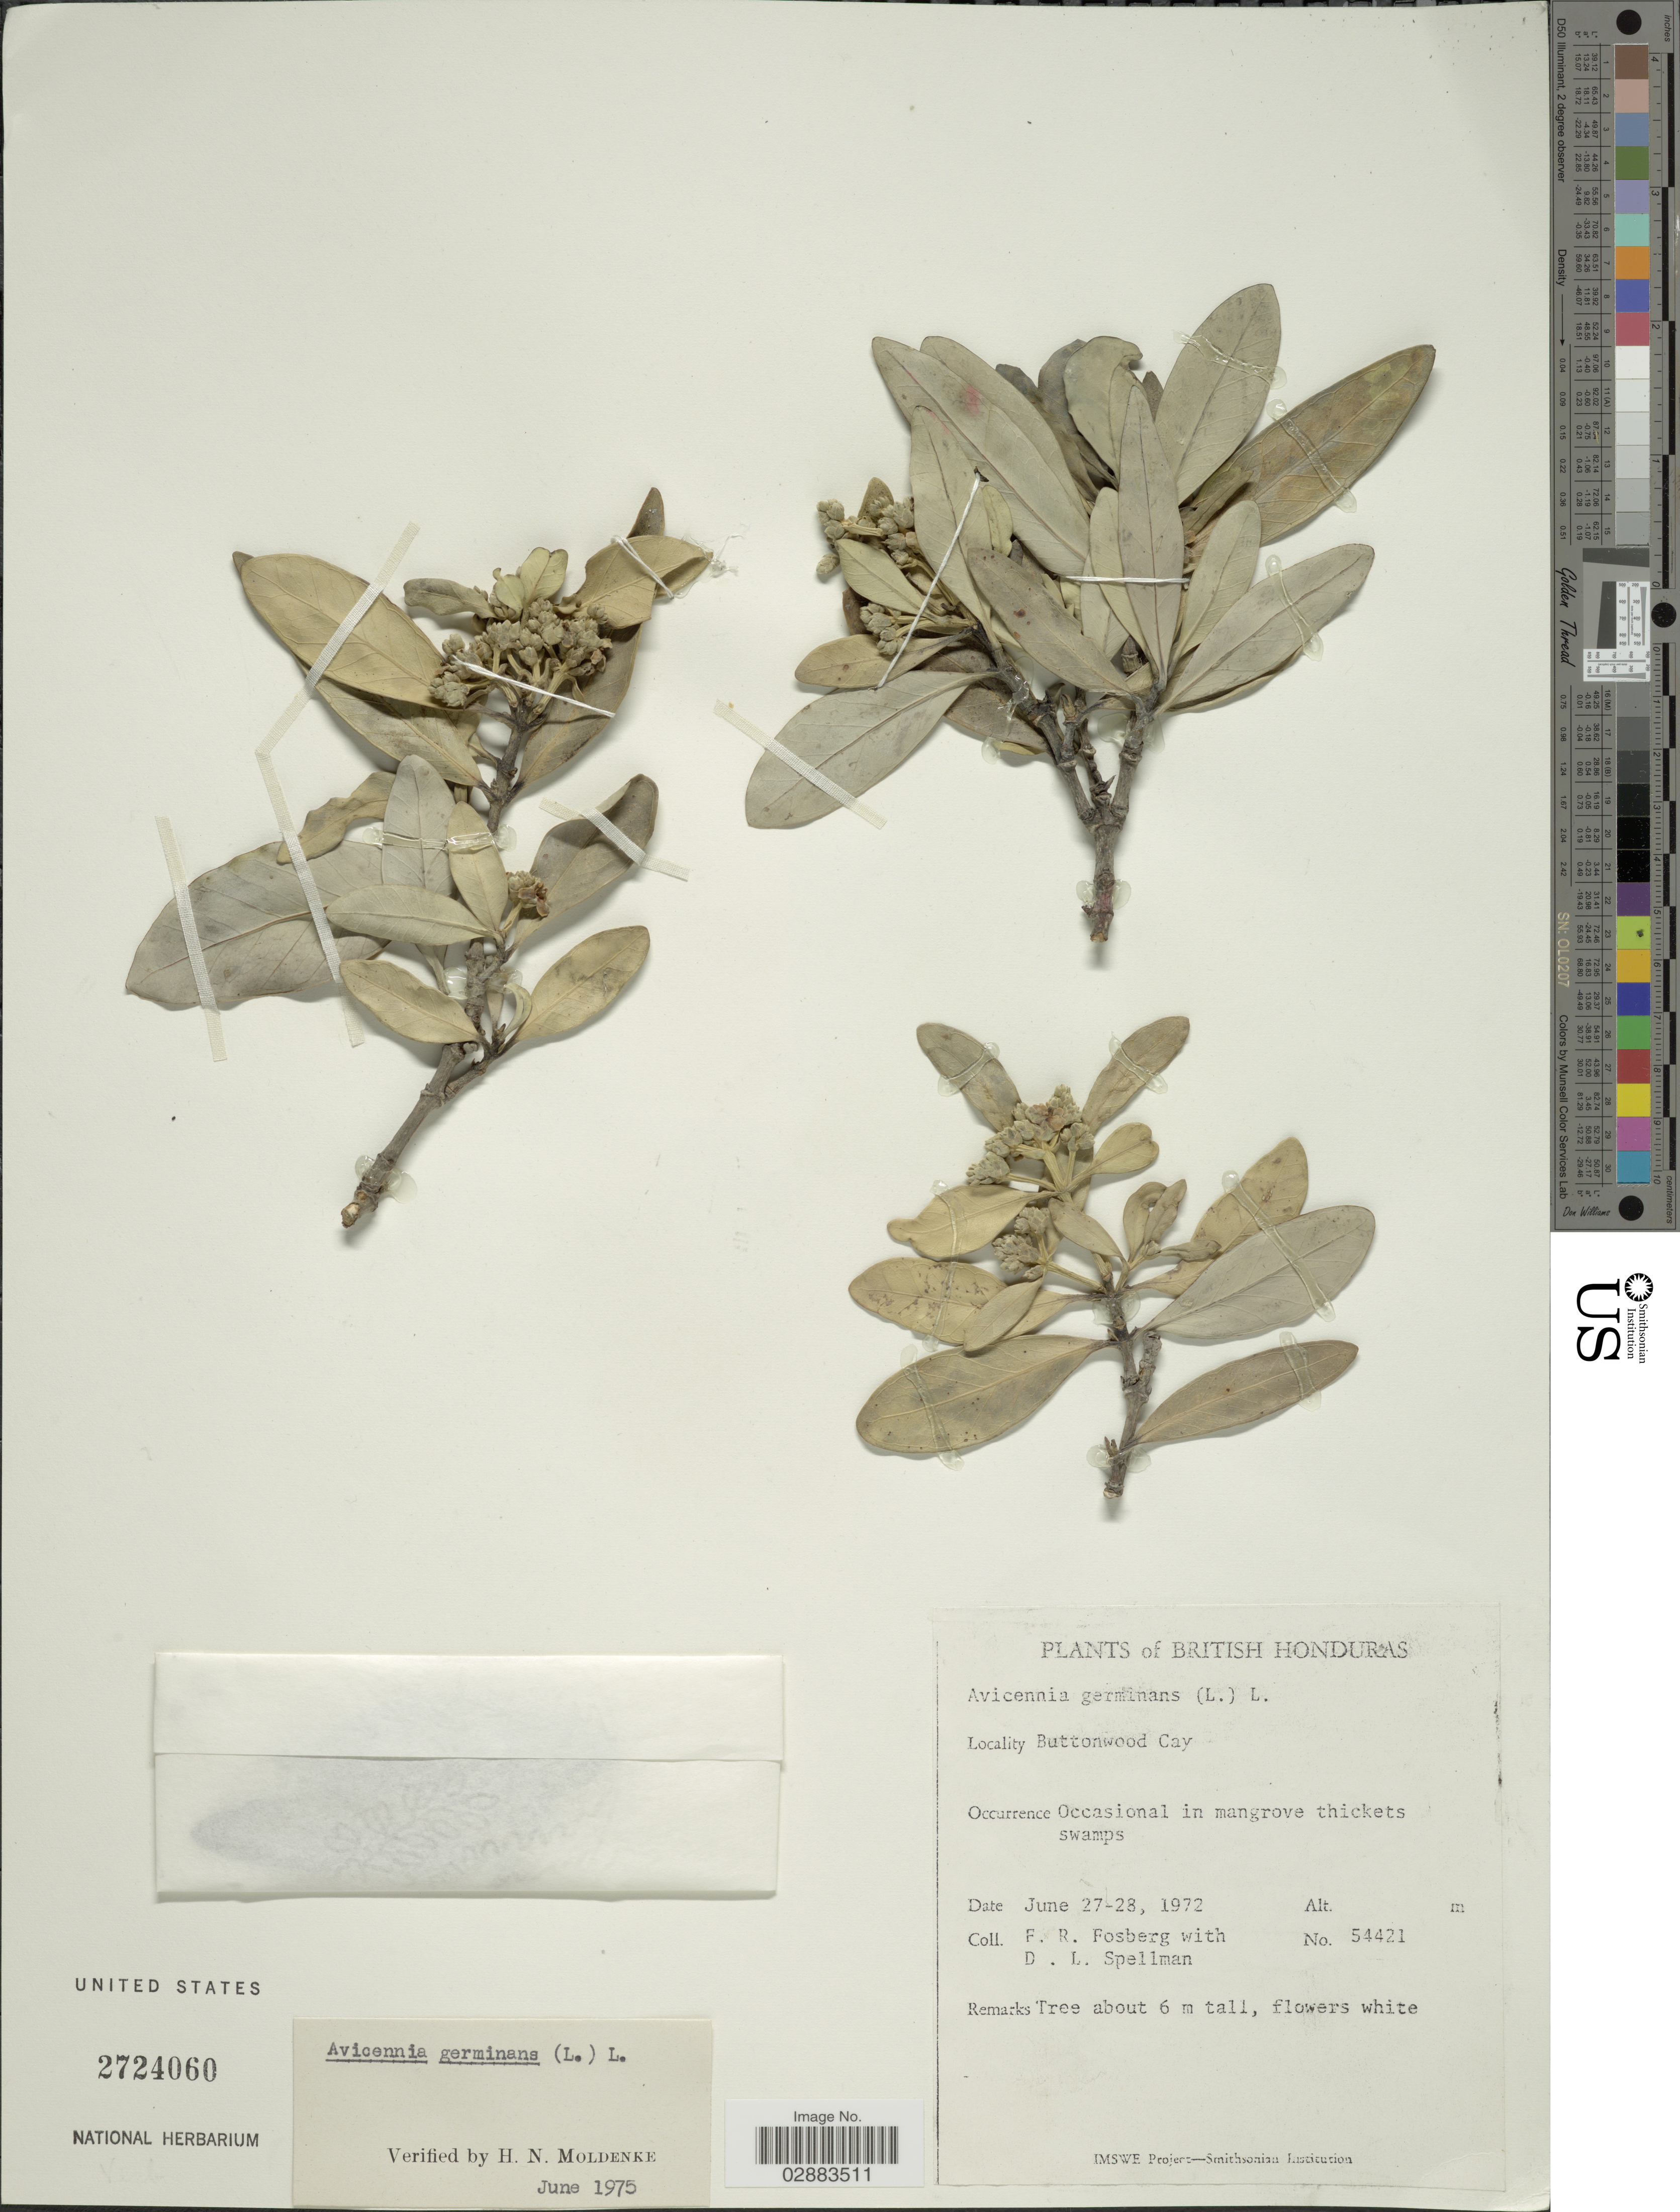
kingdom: Plantae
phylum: Tracheophyta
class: Magnoliopsida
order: Lamiales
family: Acanthaceae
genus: Avicennia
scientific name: Avicennia germinans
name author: (L.) L.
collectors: F. R. Fosberg & D. L. Spellman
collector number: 54421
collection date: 1972-06-27/1972-06-28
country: Belize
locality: British Honduras. Buttonwood Cay.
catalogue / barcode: US 2724060